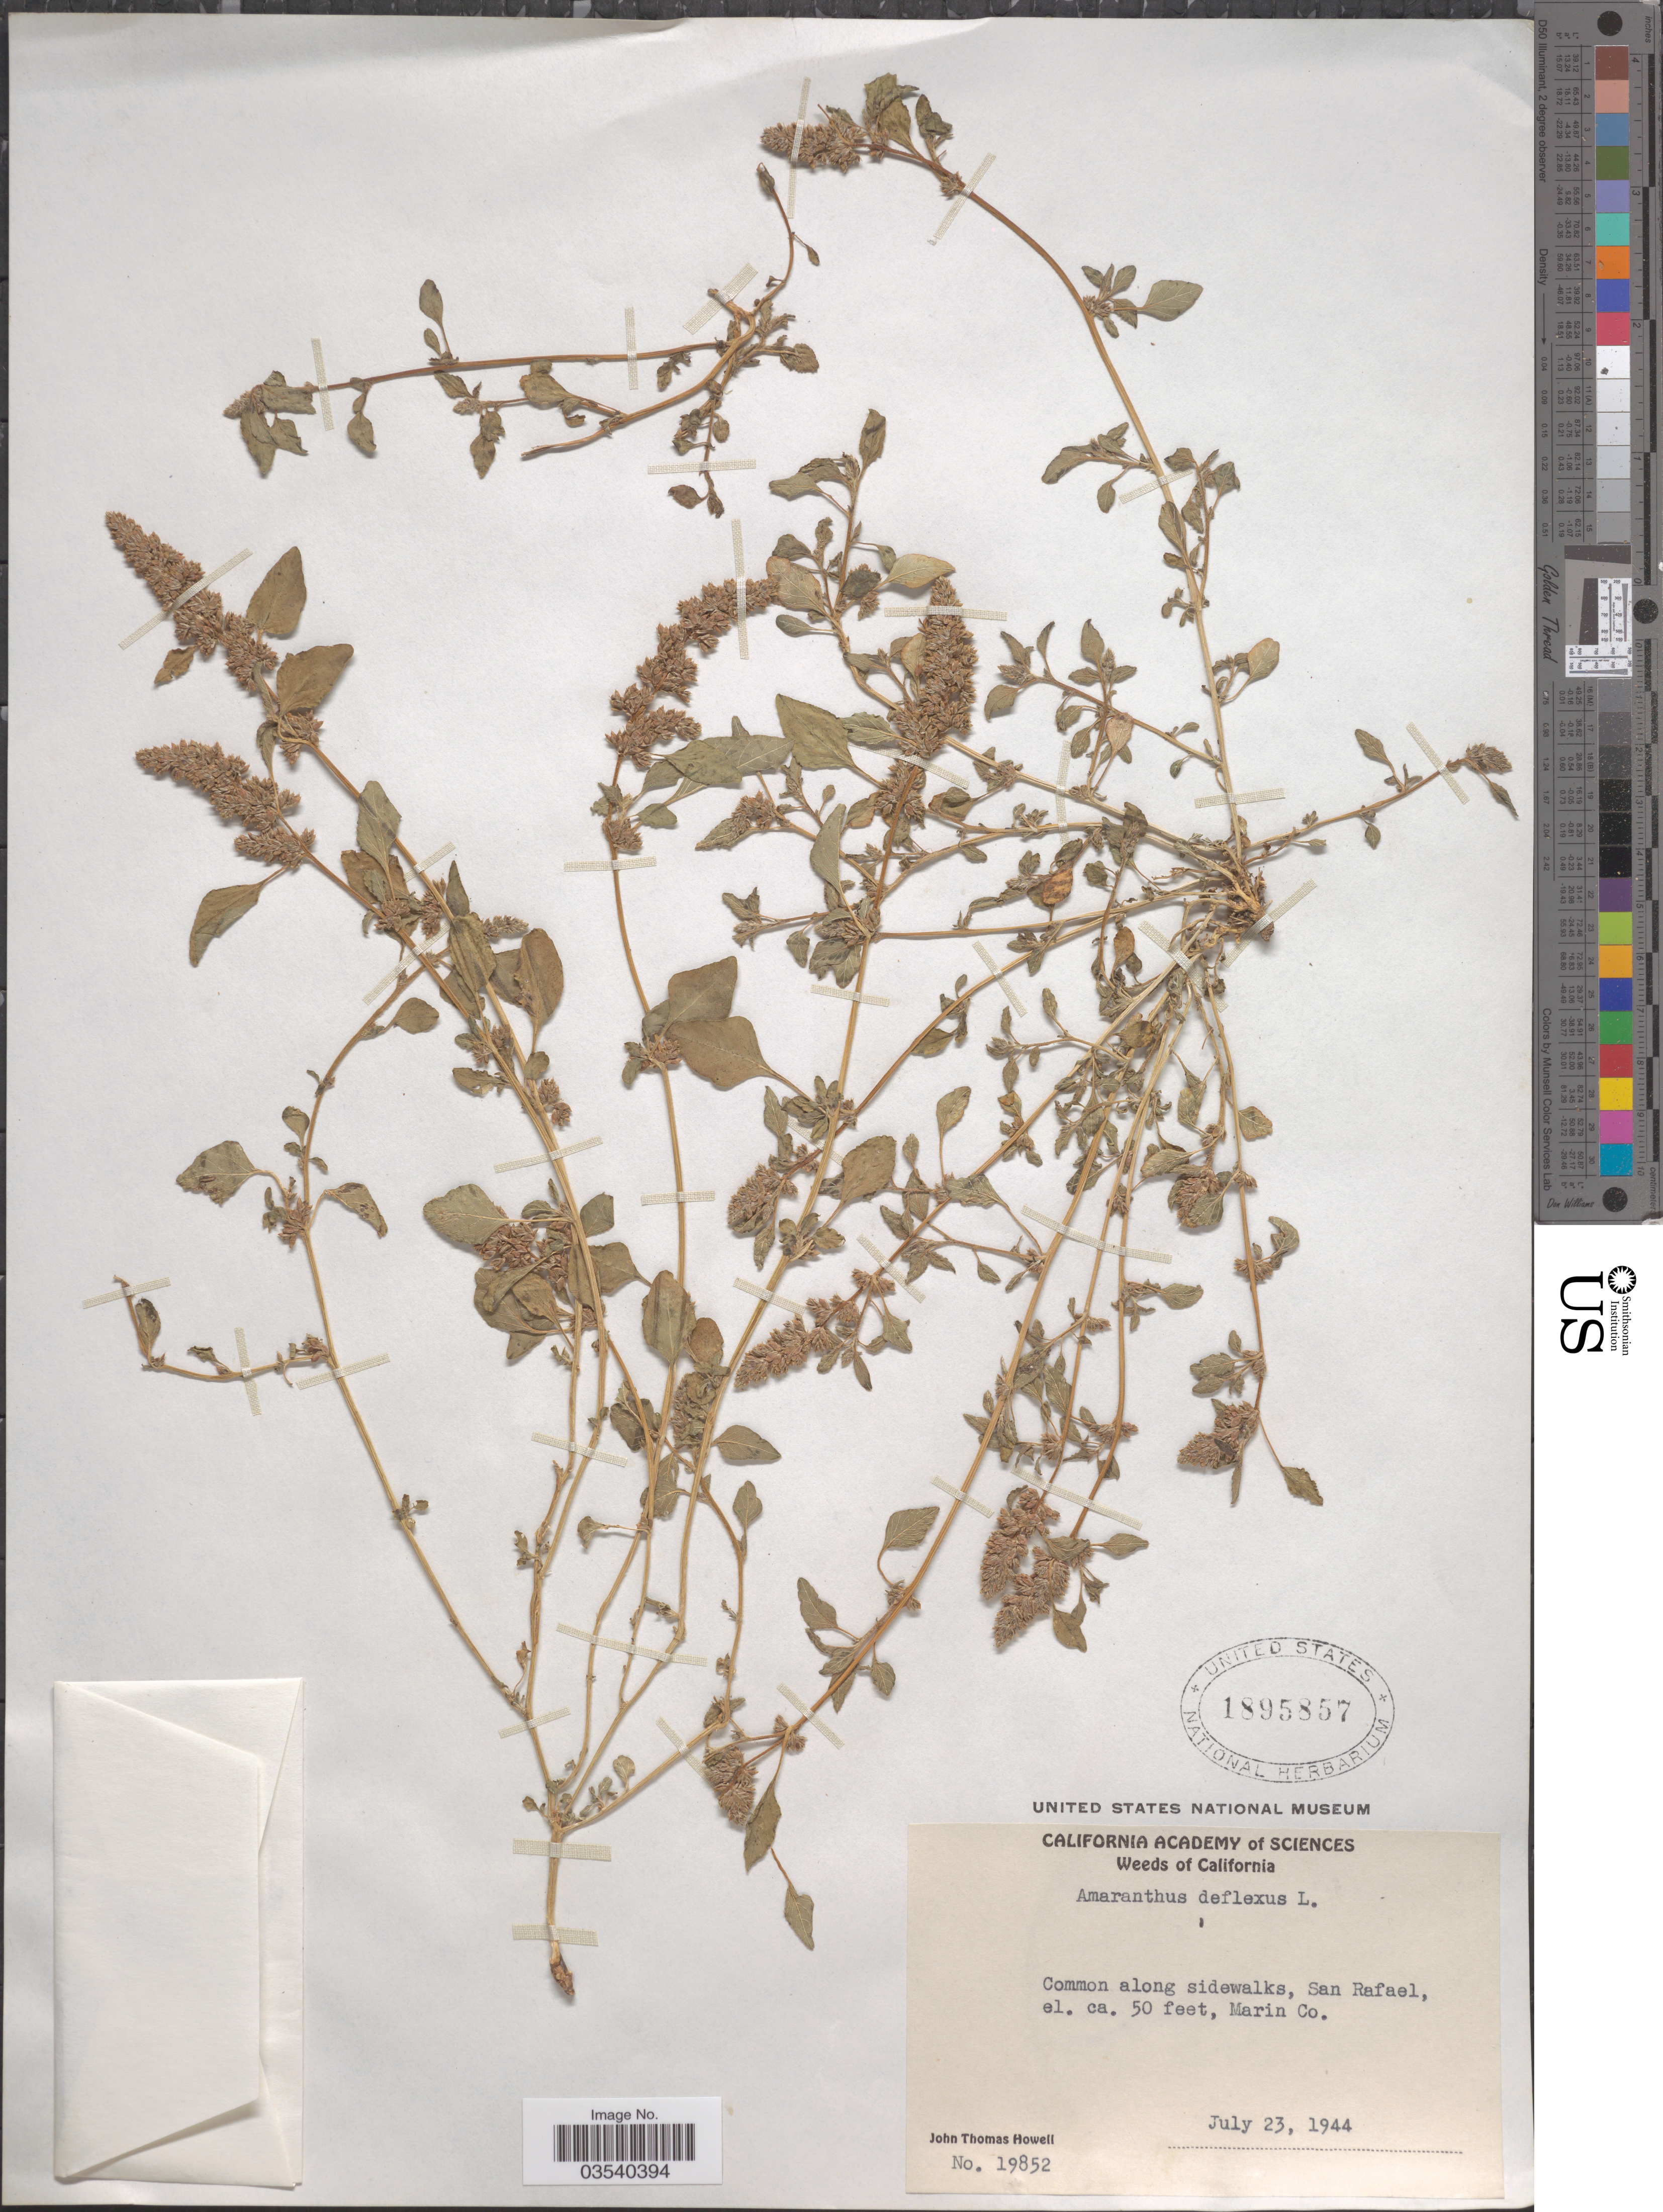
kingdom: Plantae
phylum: Tracheophyta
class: Magnoliopsida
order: Caryophyllales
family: Amaranthaceae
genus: Amaranthus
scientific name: Amaranthus deflexus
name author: L.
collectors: J. T. Howell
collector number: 19852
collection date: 1944-07-23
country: United States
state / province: California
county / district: Marin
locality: Common along sidewalks, San Rafael, Marin Co.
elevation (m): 15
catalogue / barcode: US 1895857